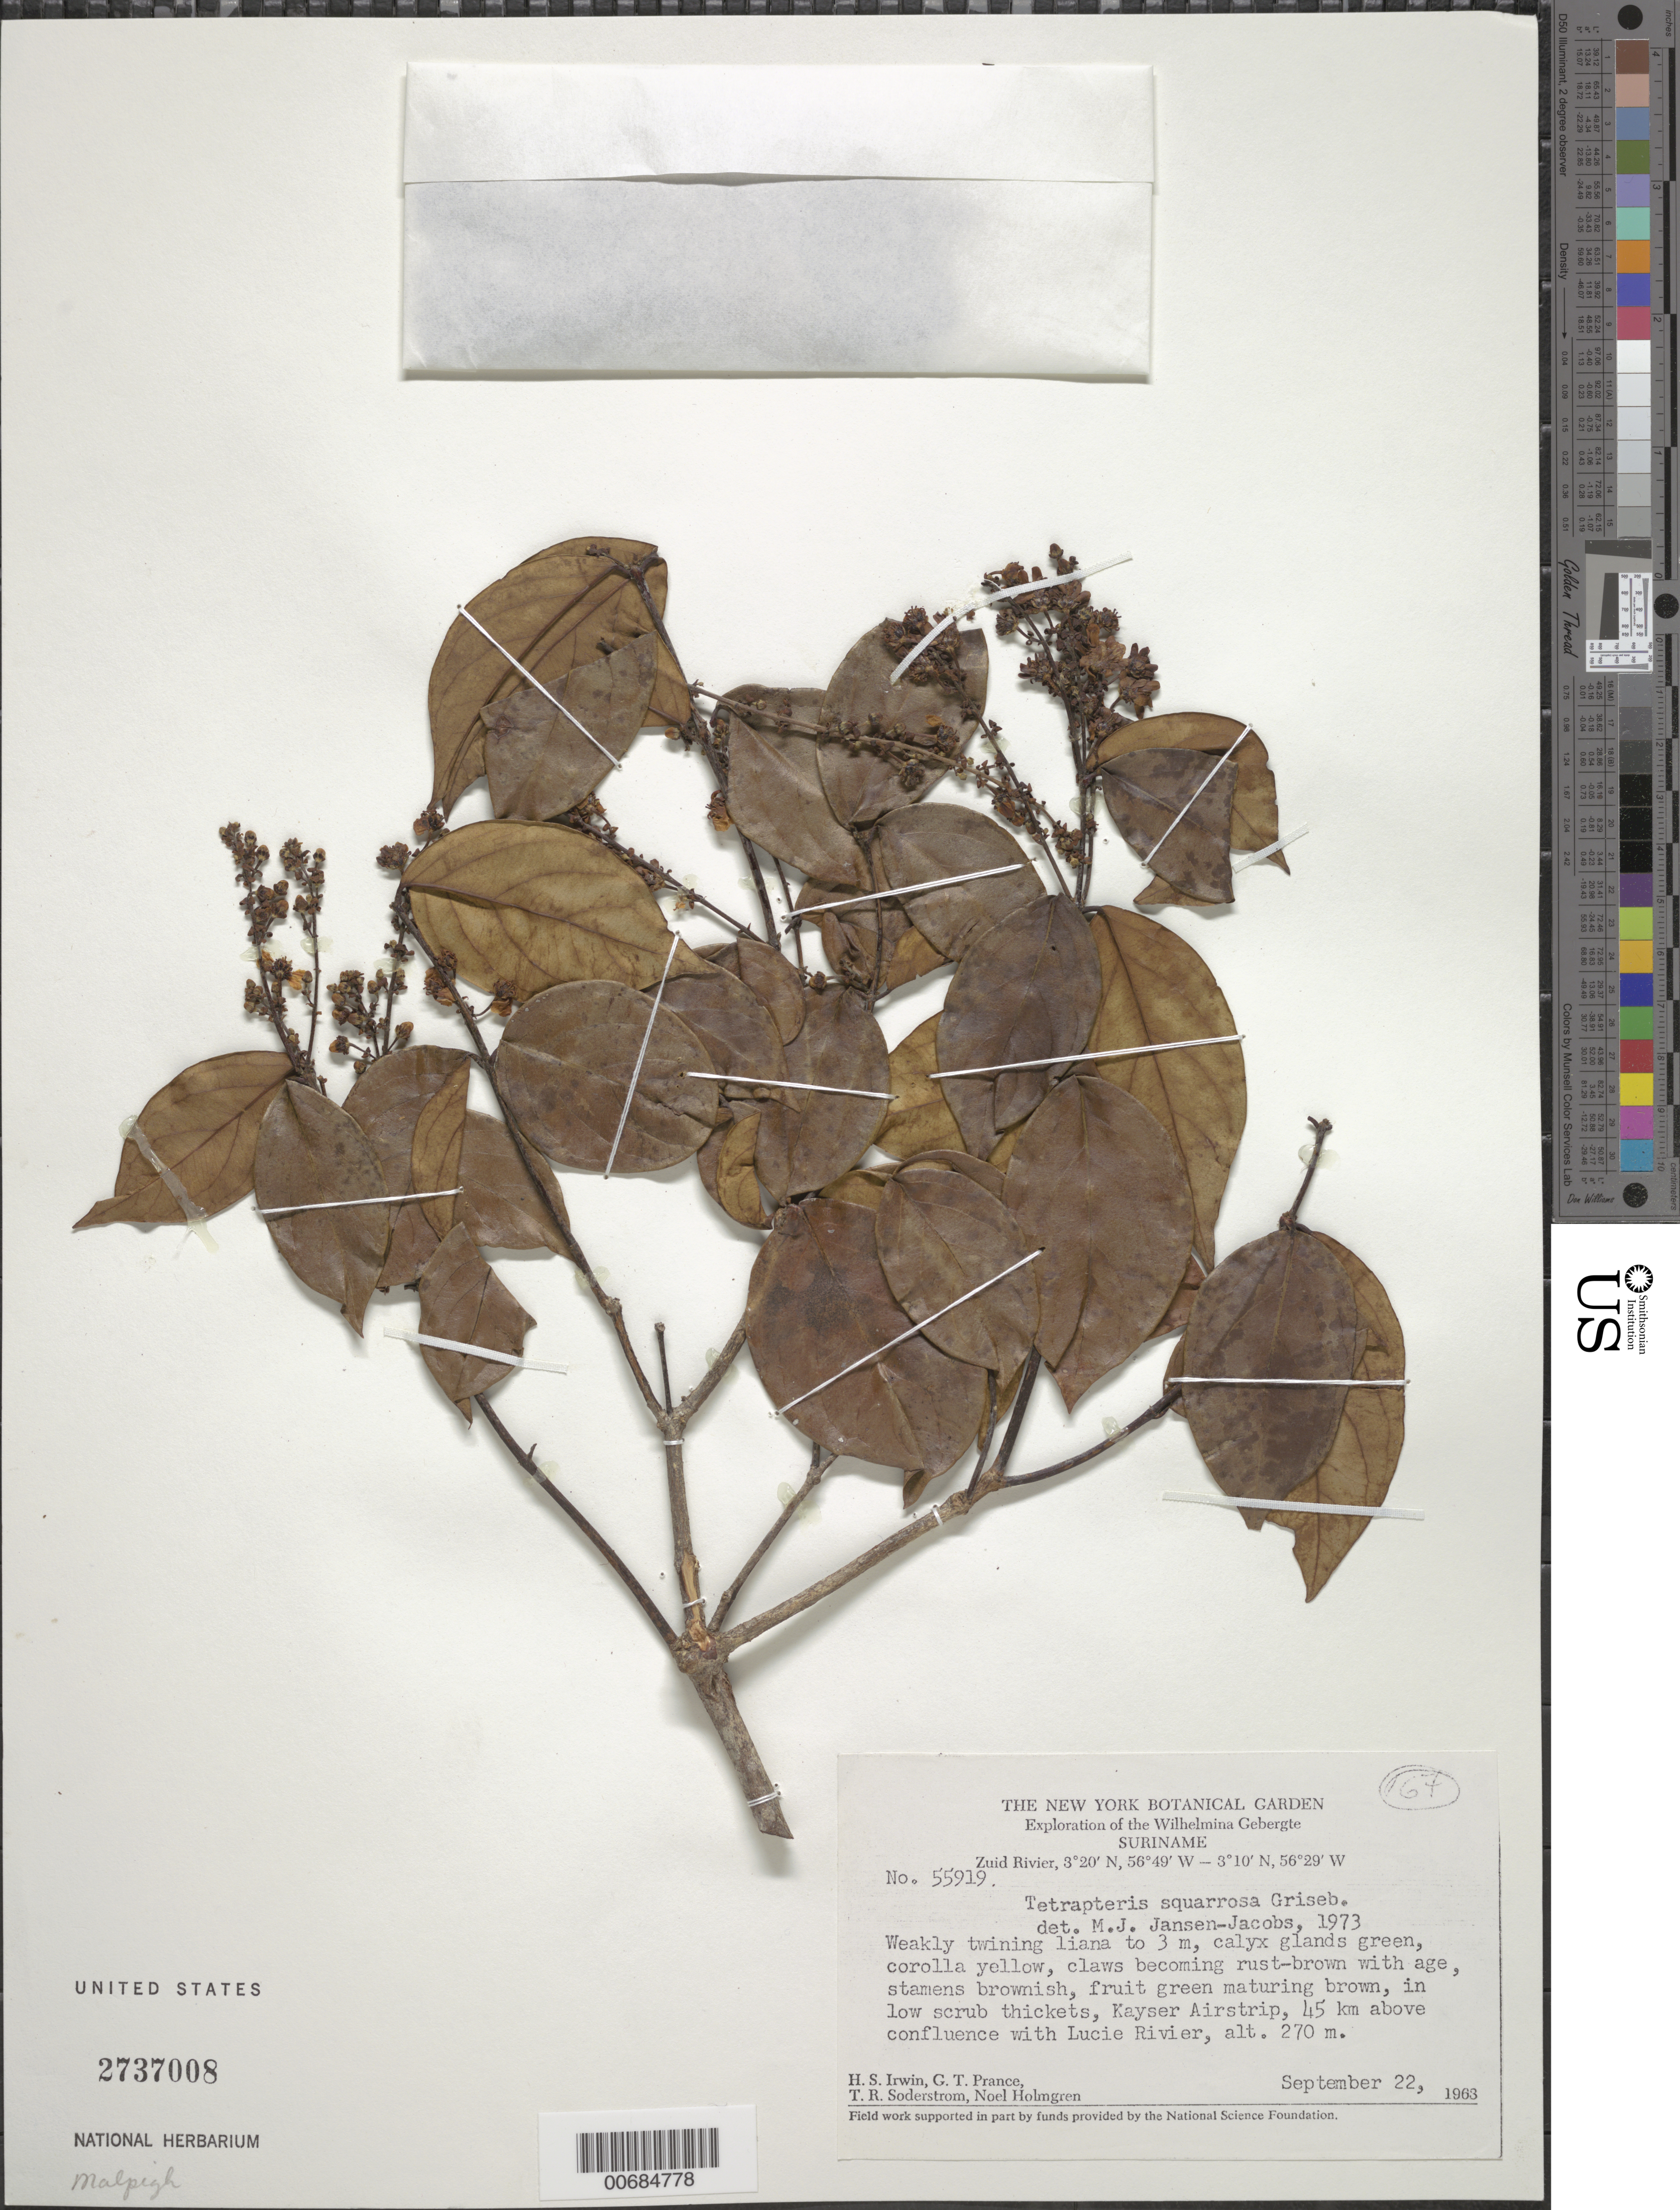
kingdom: Plantae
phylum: Tracheophyta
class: Magnoliopsida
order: Malpighiales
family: Malpighiaceae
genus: Glicophyllum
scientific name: Glicophyllum stylopterum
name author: (A. Juss.) R.F. Almeida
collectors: H. Irwin, G. T. Prance, T. R. Soderstrom & N. H. Holmgren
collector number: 55919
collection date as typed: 22-Sep-63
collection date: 1963-09-22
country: Suriname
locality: Kayser Airstrip, Zuid R., 45 km above confl. with Lucie R., Wilhelmina Gebergte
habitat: Low scrub thickets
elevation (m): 270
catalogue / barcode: US 2737008